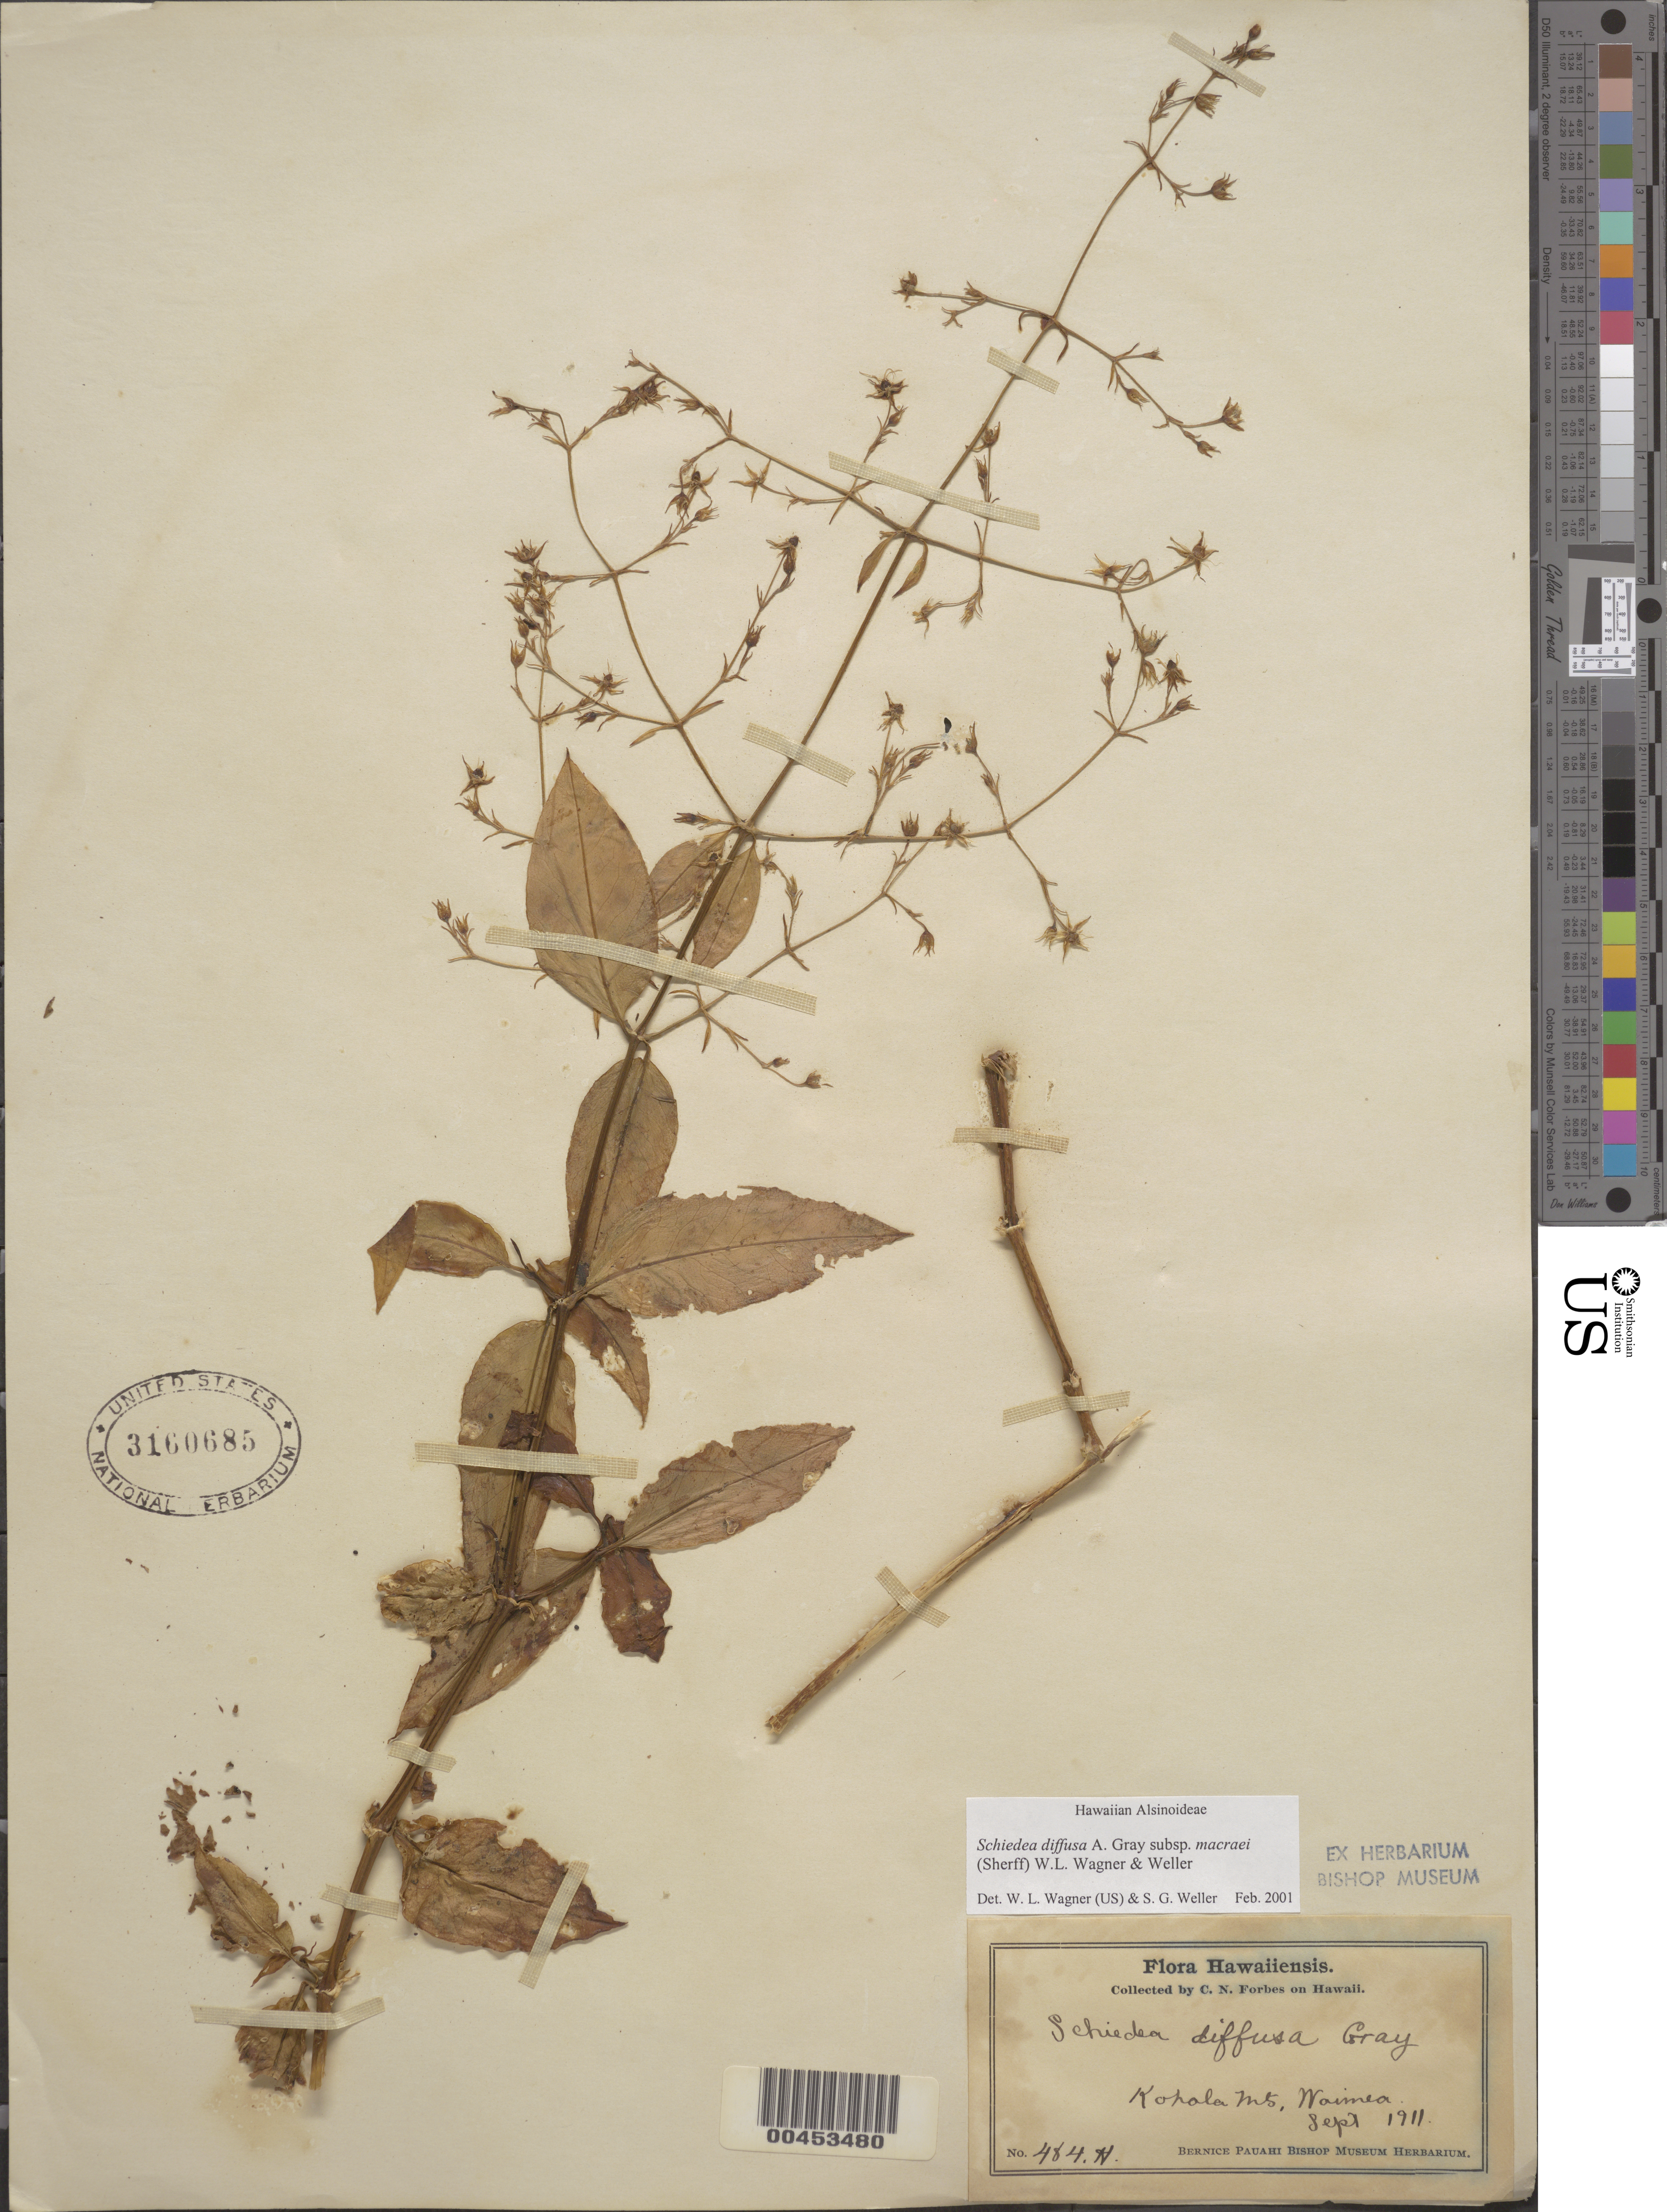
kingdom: Plantae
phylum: Tracheophyta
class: Magnoliopsida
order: Caryophyllales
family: Caryophyllaceae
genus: Schiedea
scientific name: Schiedea diffusa subsp. macraei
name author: (Sherff) W.L. Wagner & Weller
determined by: Wagner, W. L.; Weller, Stephen G.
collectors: C. N. Forbes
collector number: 484.H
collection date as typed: Sep 1911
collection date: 1911-09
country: United States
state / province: Hawaii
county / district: Hawaii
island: Hawaii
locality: Kohala Mts, Waimea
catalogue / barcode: US 3160685